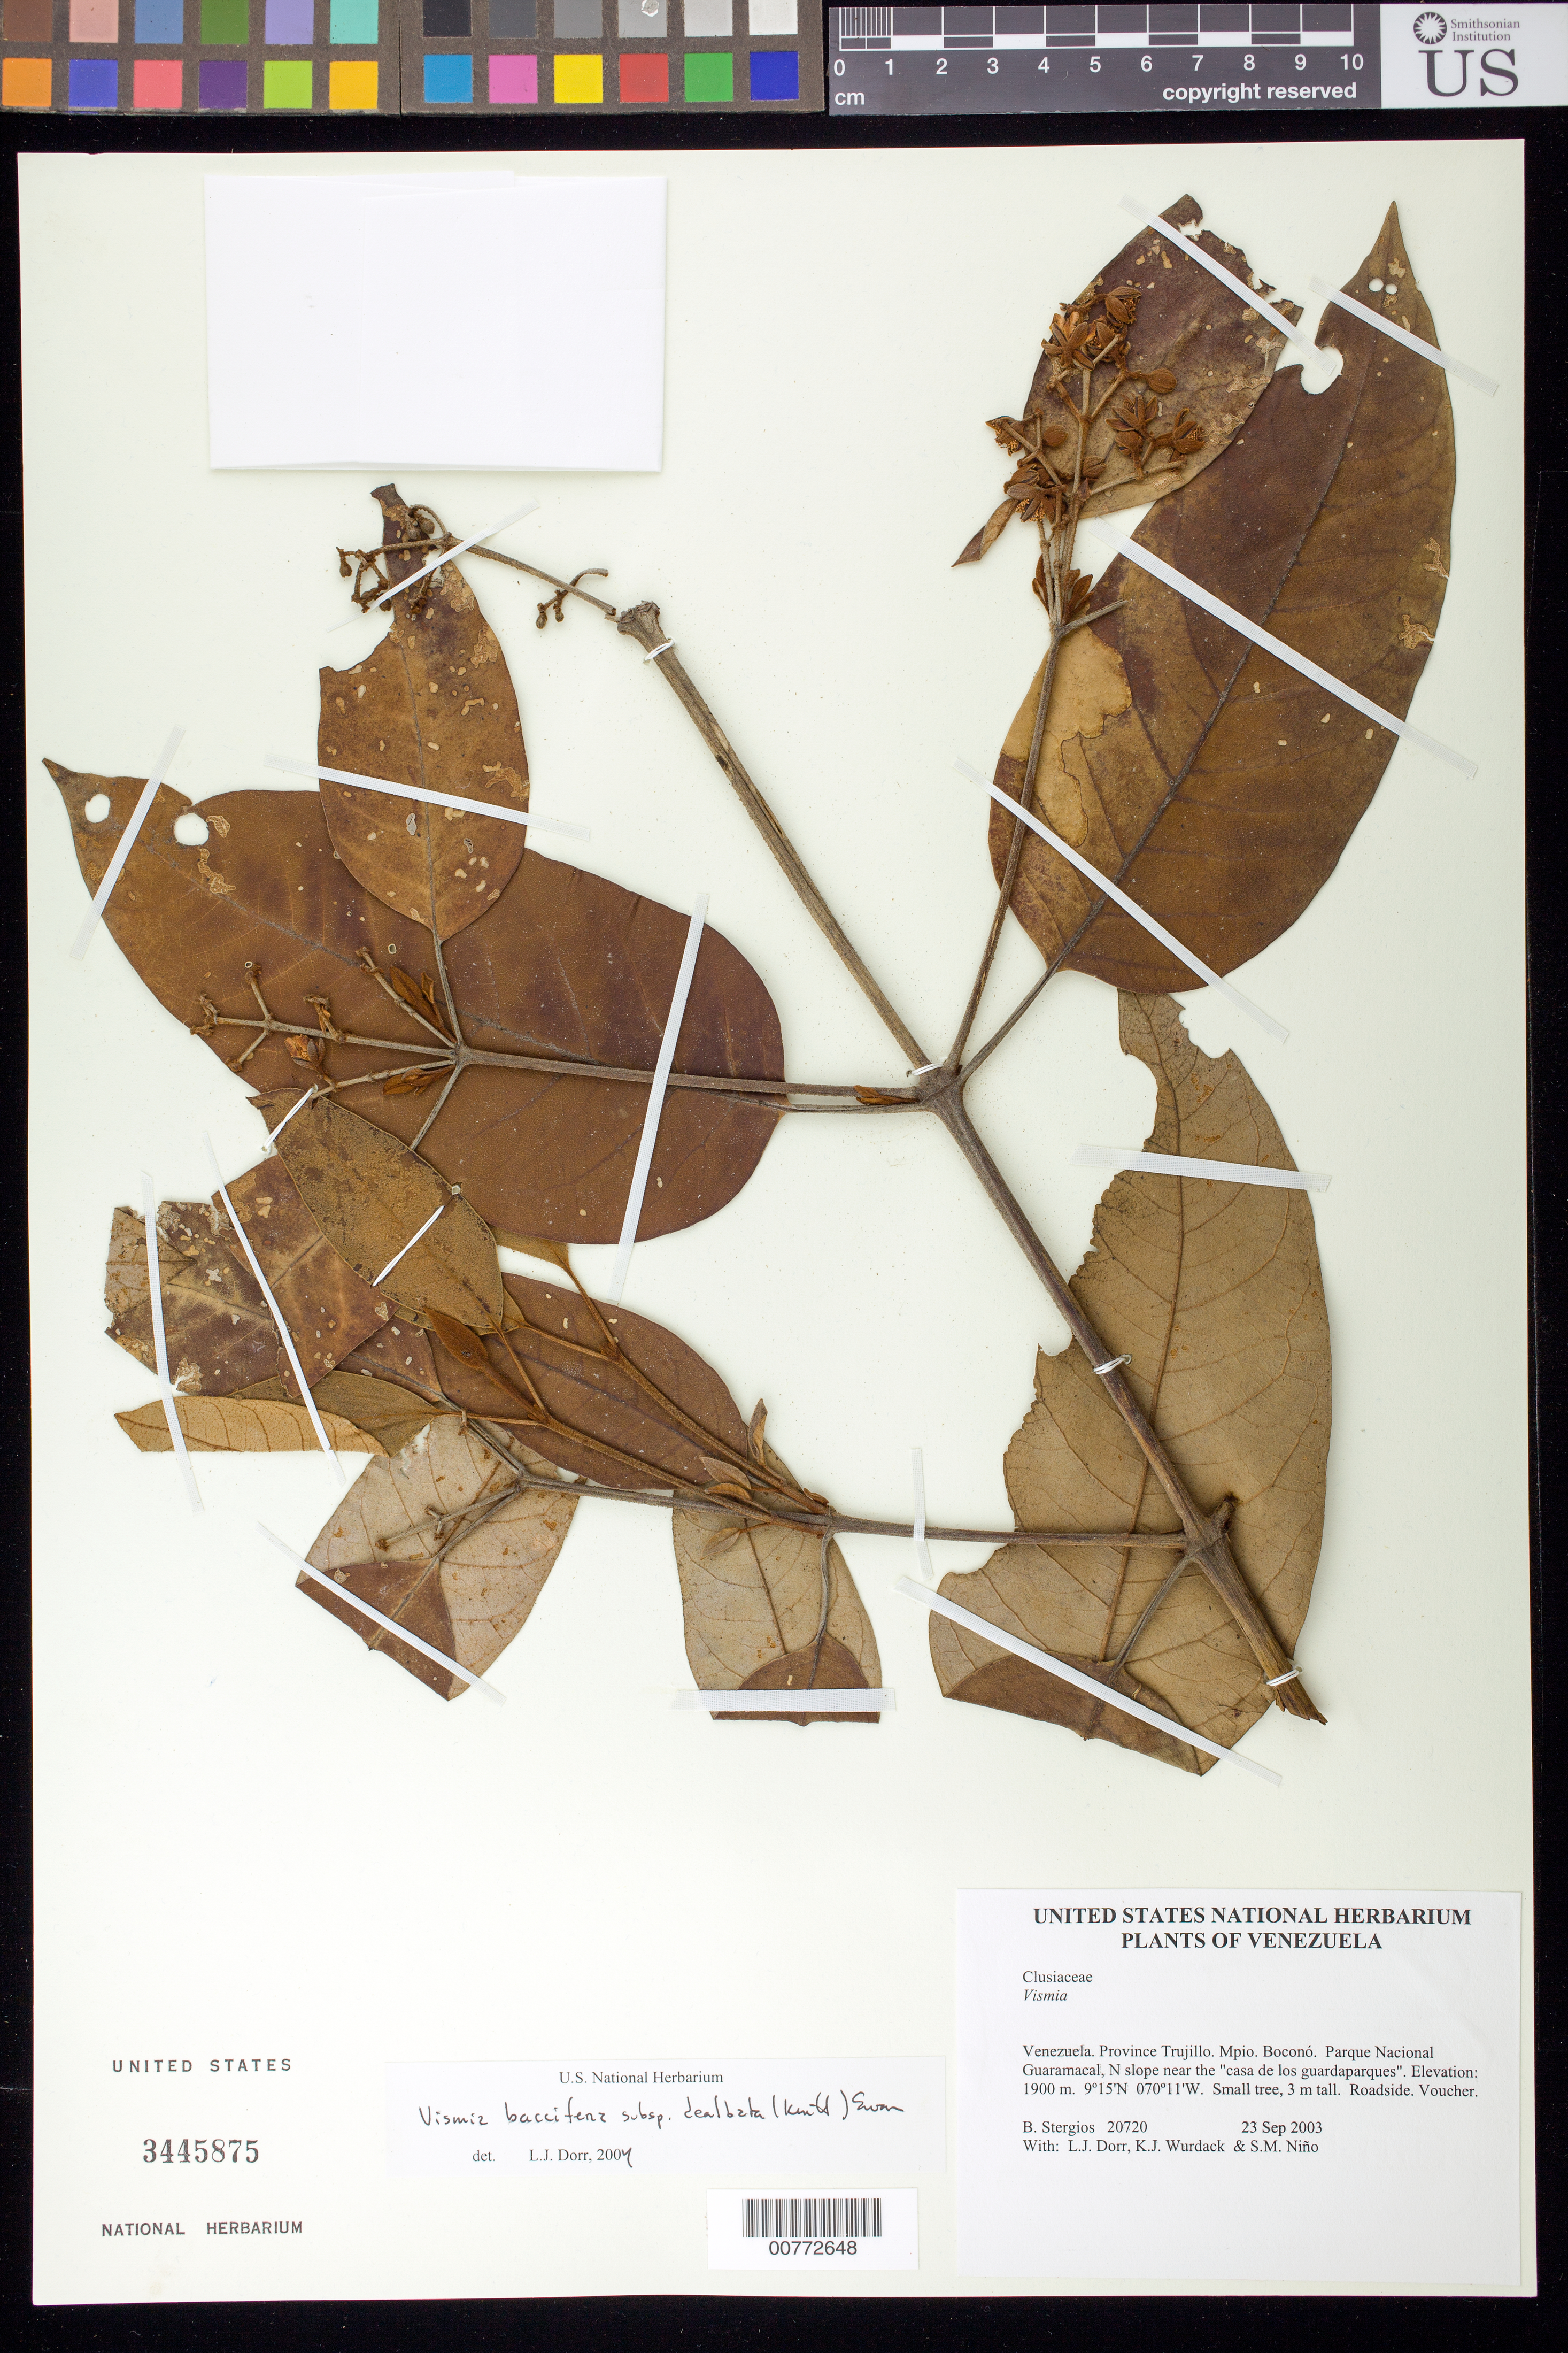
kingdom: Plantae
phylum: Tracheophyta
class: Magnoliopsida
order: Malpighiales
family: Hypericaceae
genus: Vismia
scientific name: Vismia baccifera subsp. dealbata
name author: (Kunth) Ewan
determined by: Dorr, L. J., (BOT), Smithsonian Institution - National Museum of Natural History (UNITED STATES)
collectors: B. G. Stergios, L. J. Dorr, K. Wurdack & S. M. Niño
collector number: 20720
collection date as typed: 23 Sep 2003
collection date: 2003-09-23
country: Venezuela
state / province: Trujillo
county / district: Boconó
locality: Parque Nacional Guaramacal, N slope near casa de los guardaparques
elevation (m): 1900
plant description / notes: PORT, US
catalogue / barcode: US 3445875